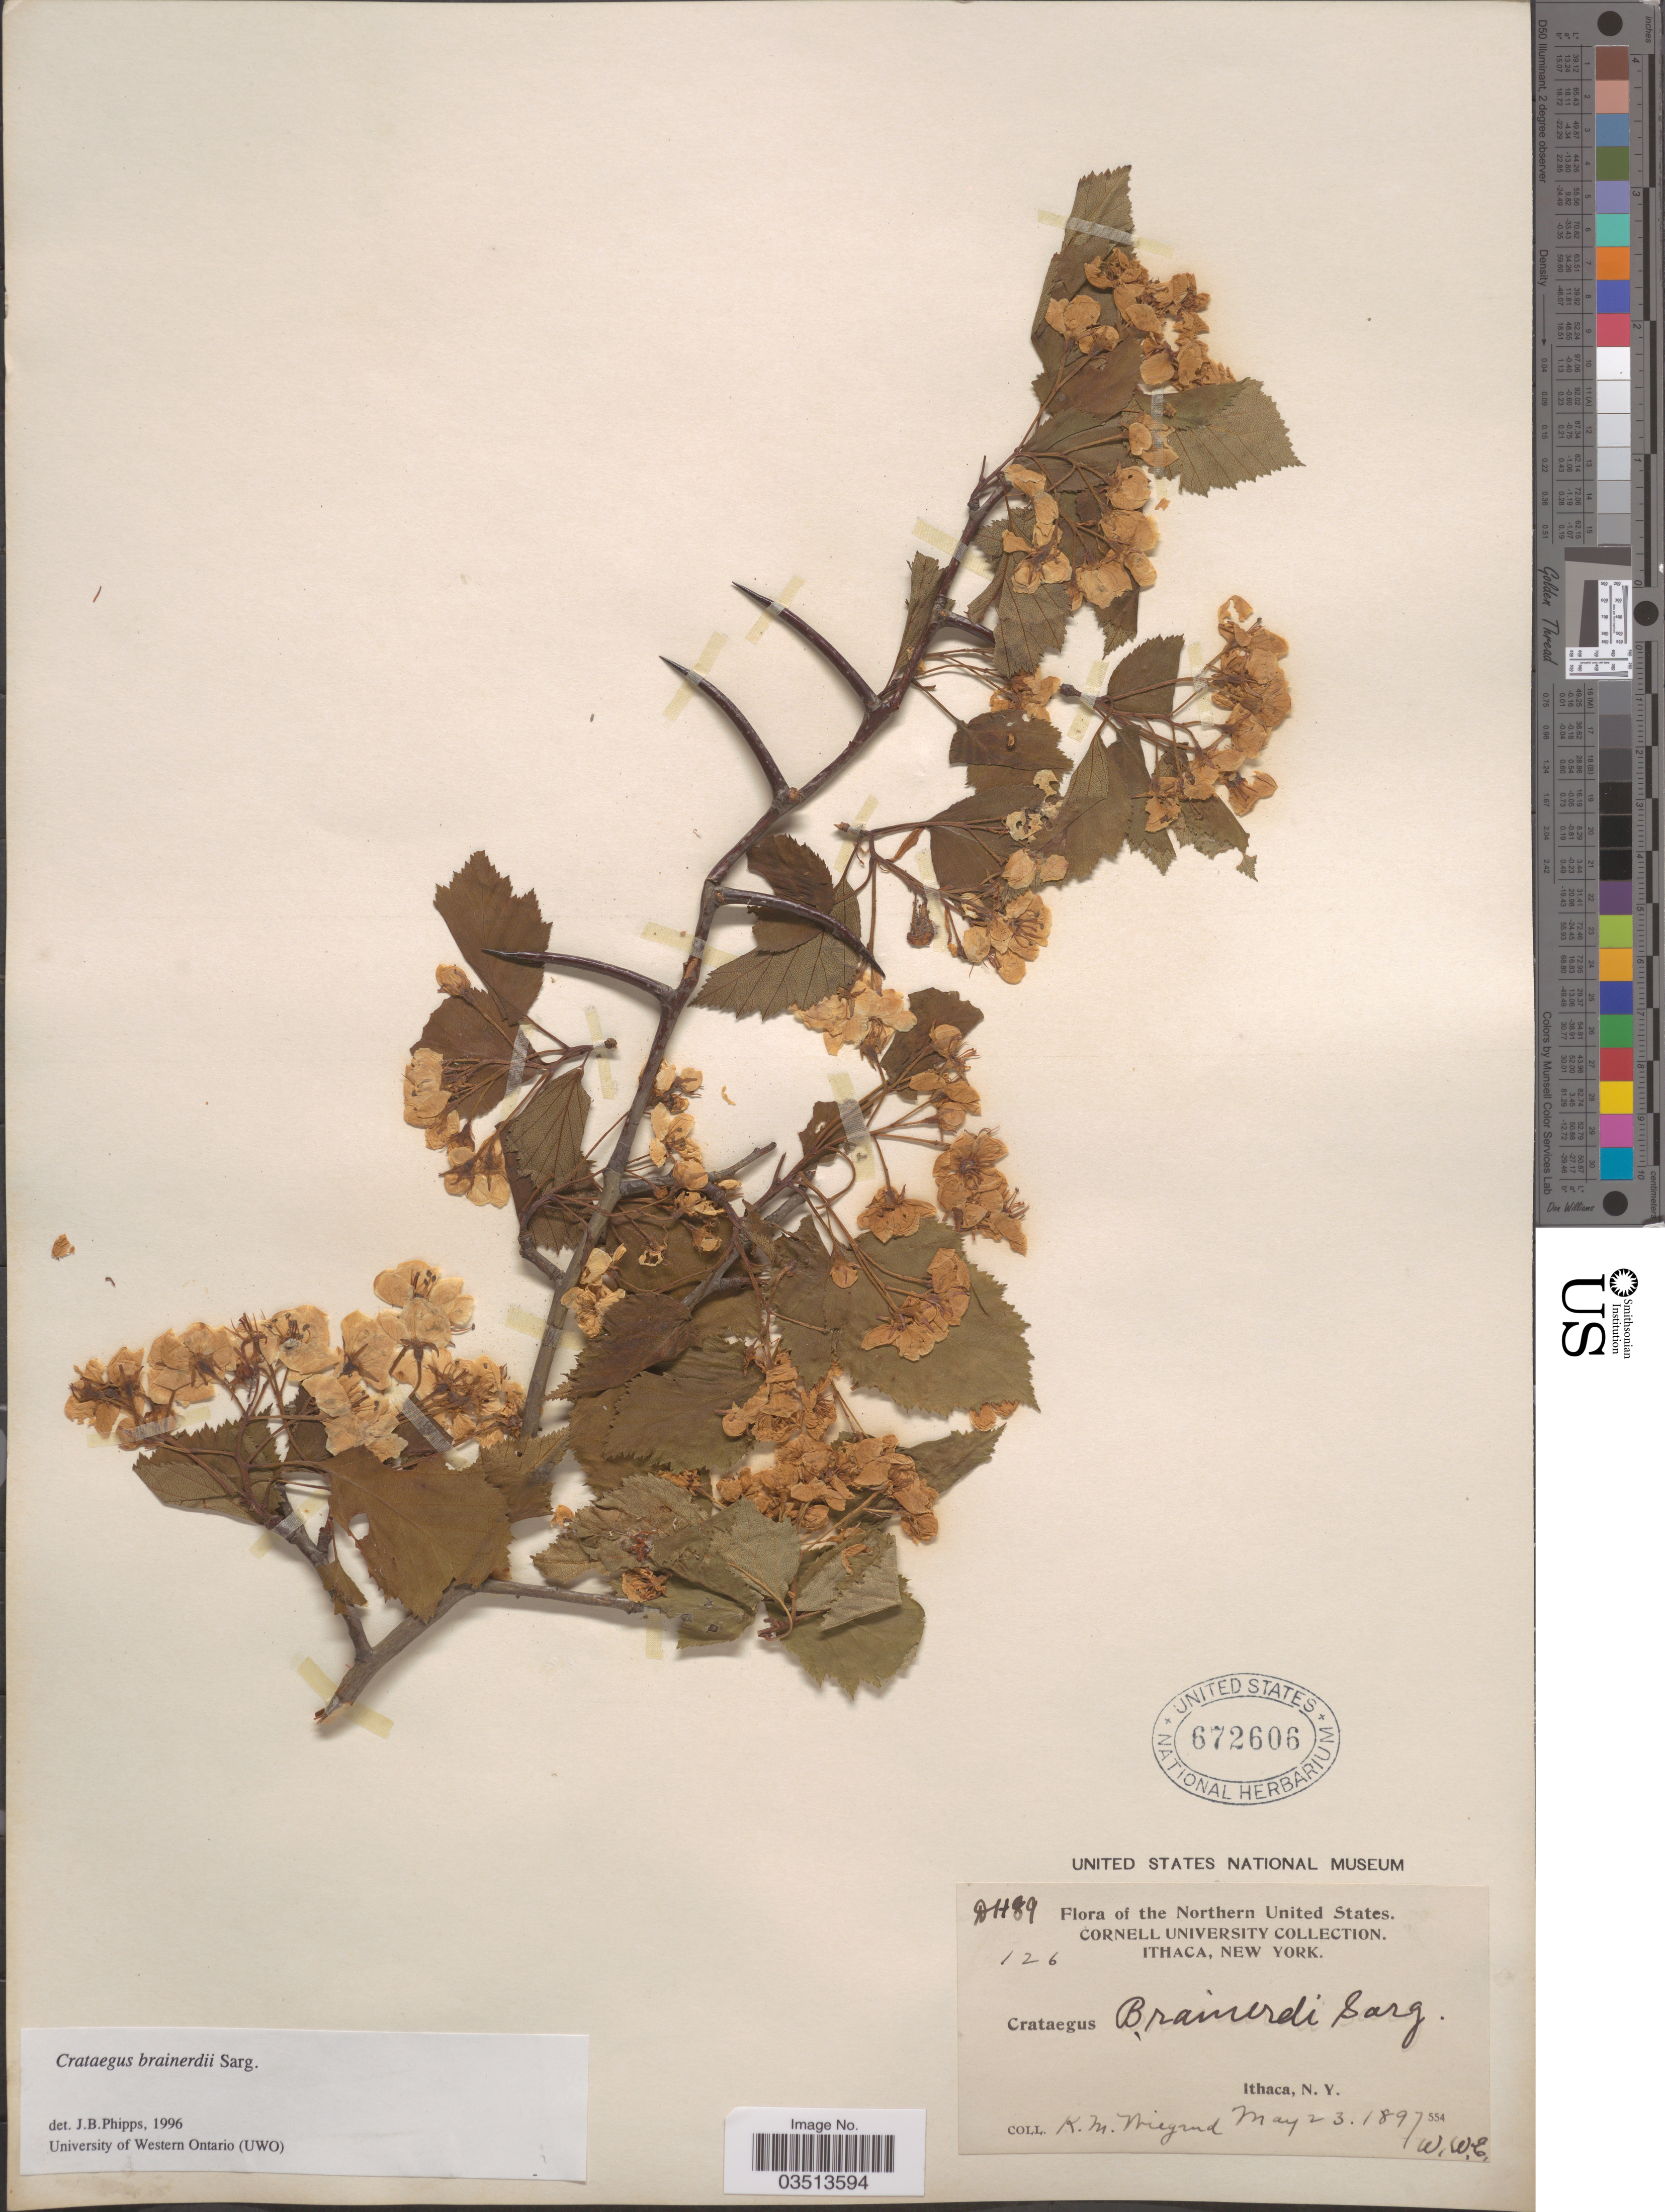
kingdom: Plantae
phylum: Tracheophyta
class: Magnoliopsida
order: Rosales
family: Rosaceae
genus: Crataegus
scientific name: Crataegus brainerdii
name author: Sarg.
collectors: K. M. Wiegand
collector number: DH89/126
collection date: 1897-05-23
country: United States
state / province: New York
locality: Northern United States. Ithaca.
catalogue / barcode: US 672606